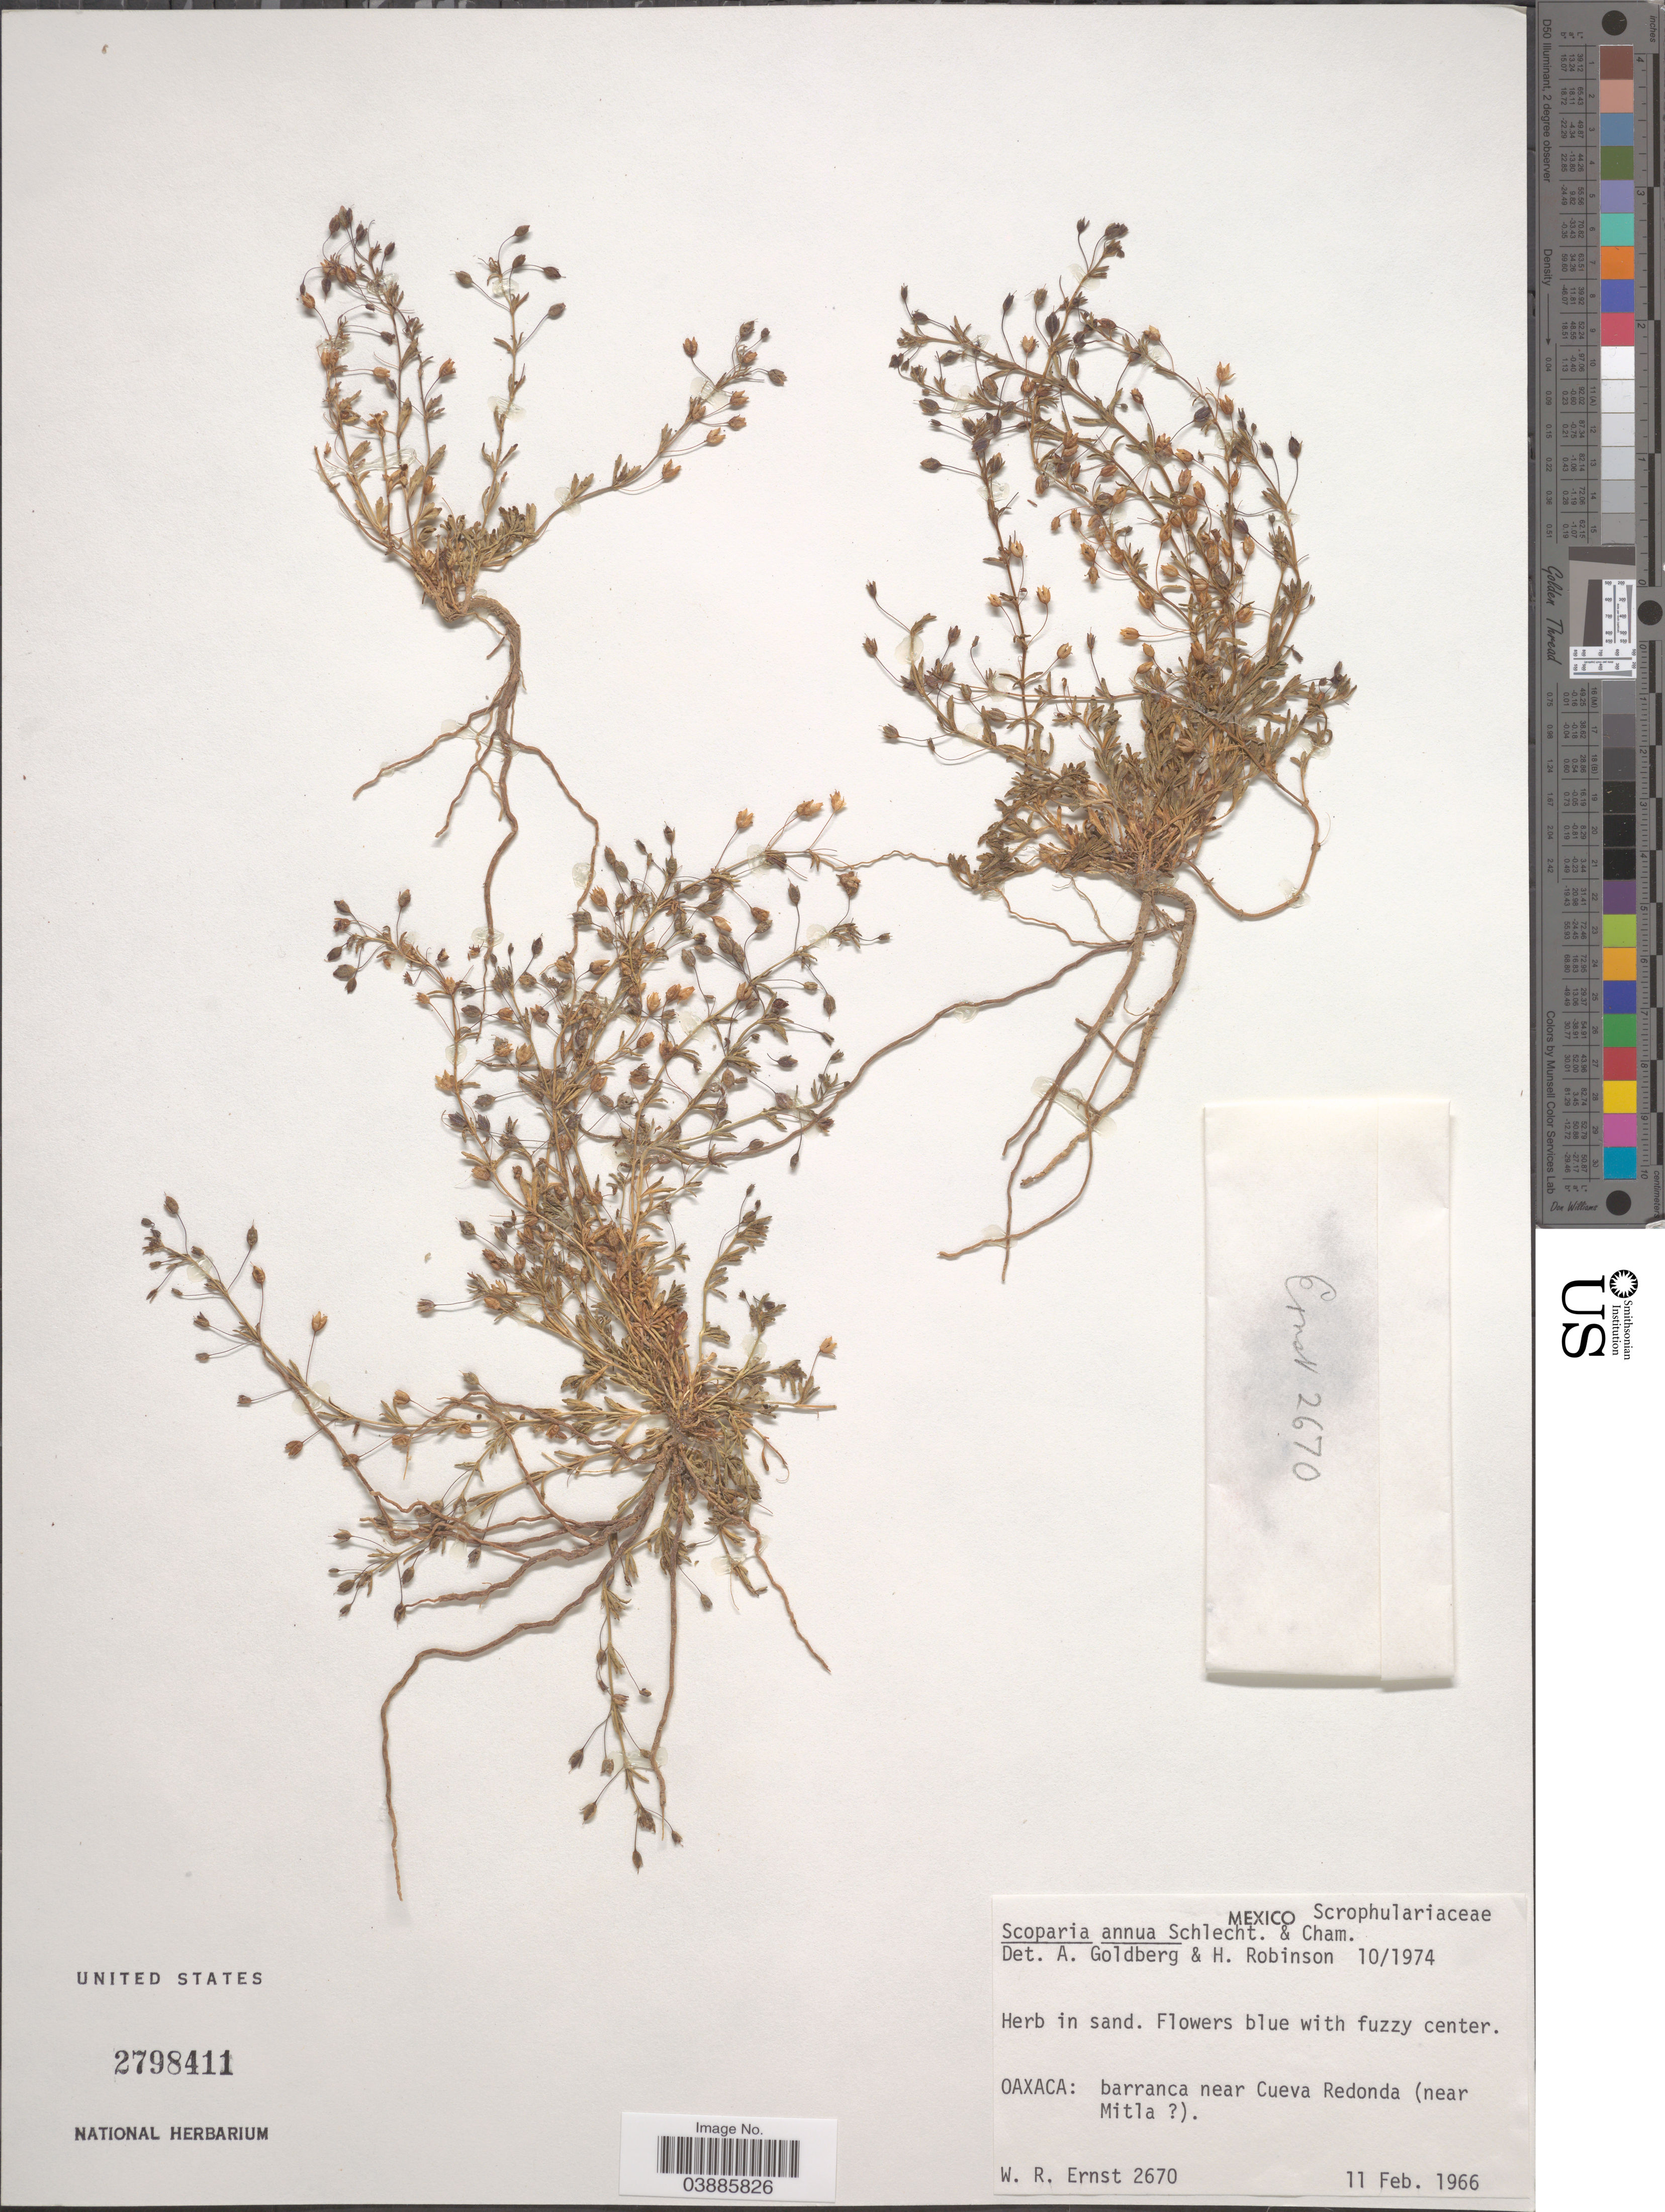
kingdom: Plantae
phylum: Tracheophyta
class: Magnoliopsida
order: Lamiales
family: Plantaginaceae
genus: Scoparia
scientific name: Scoparia annua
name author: Cham. ex Schltdl.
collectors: W. R. Ernst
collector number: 2670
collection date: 1966-02-11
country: Mexico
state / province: Oaxaca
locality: Barranca near Cueva Redonda (near Mitla [unsure placement]).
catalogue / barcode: US 2798411